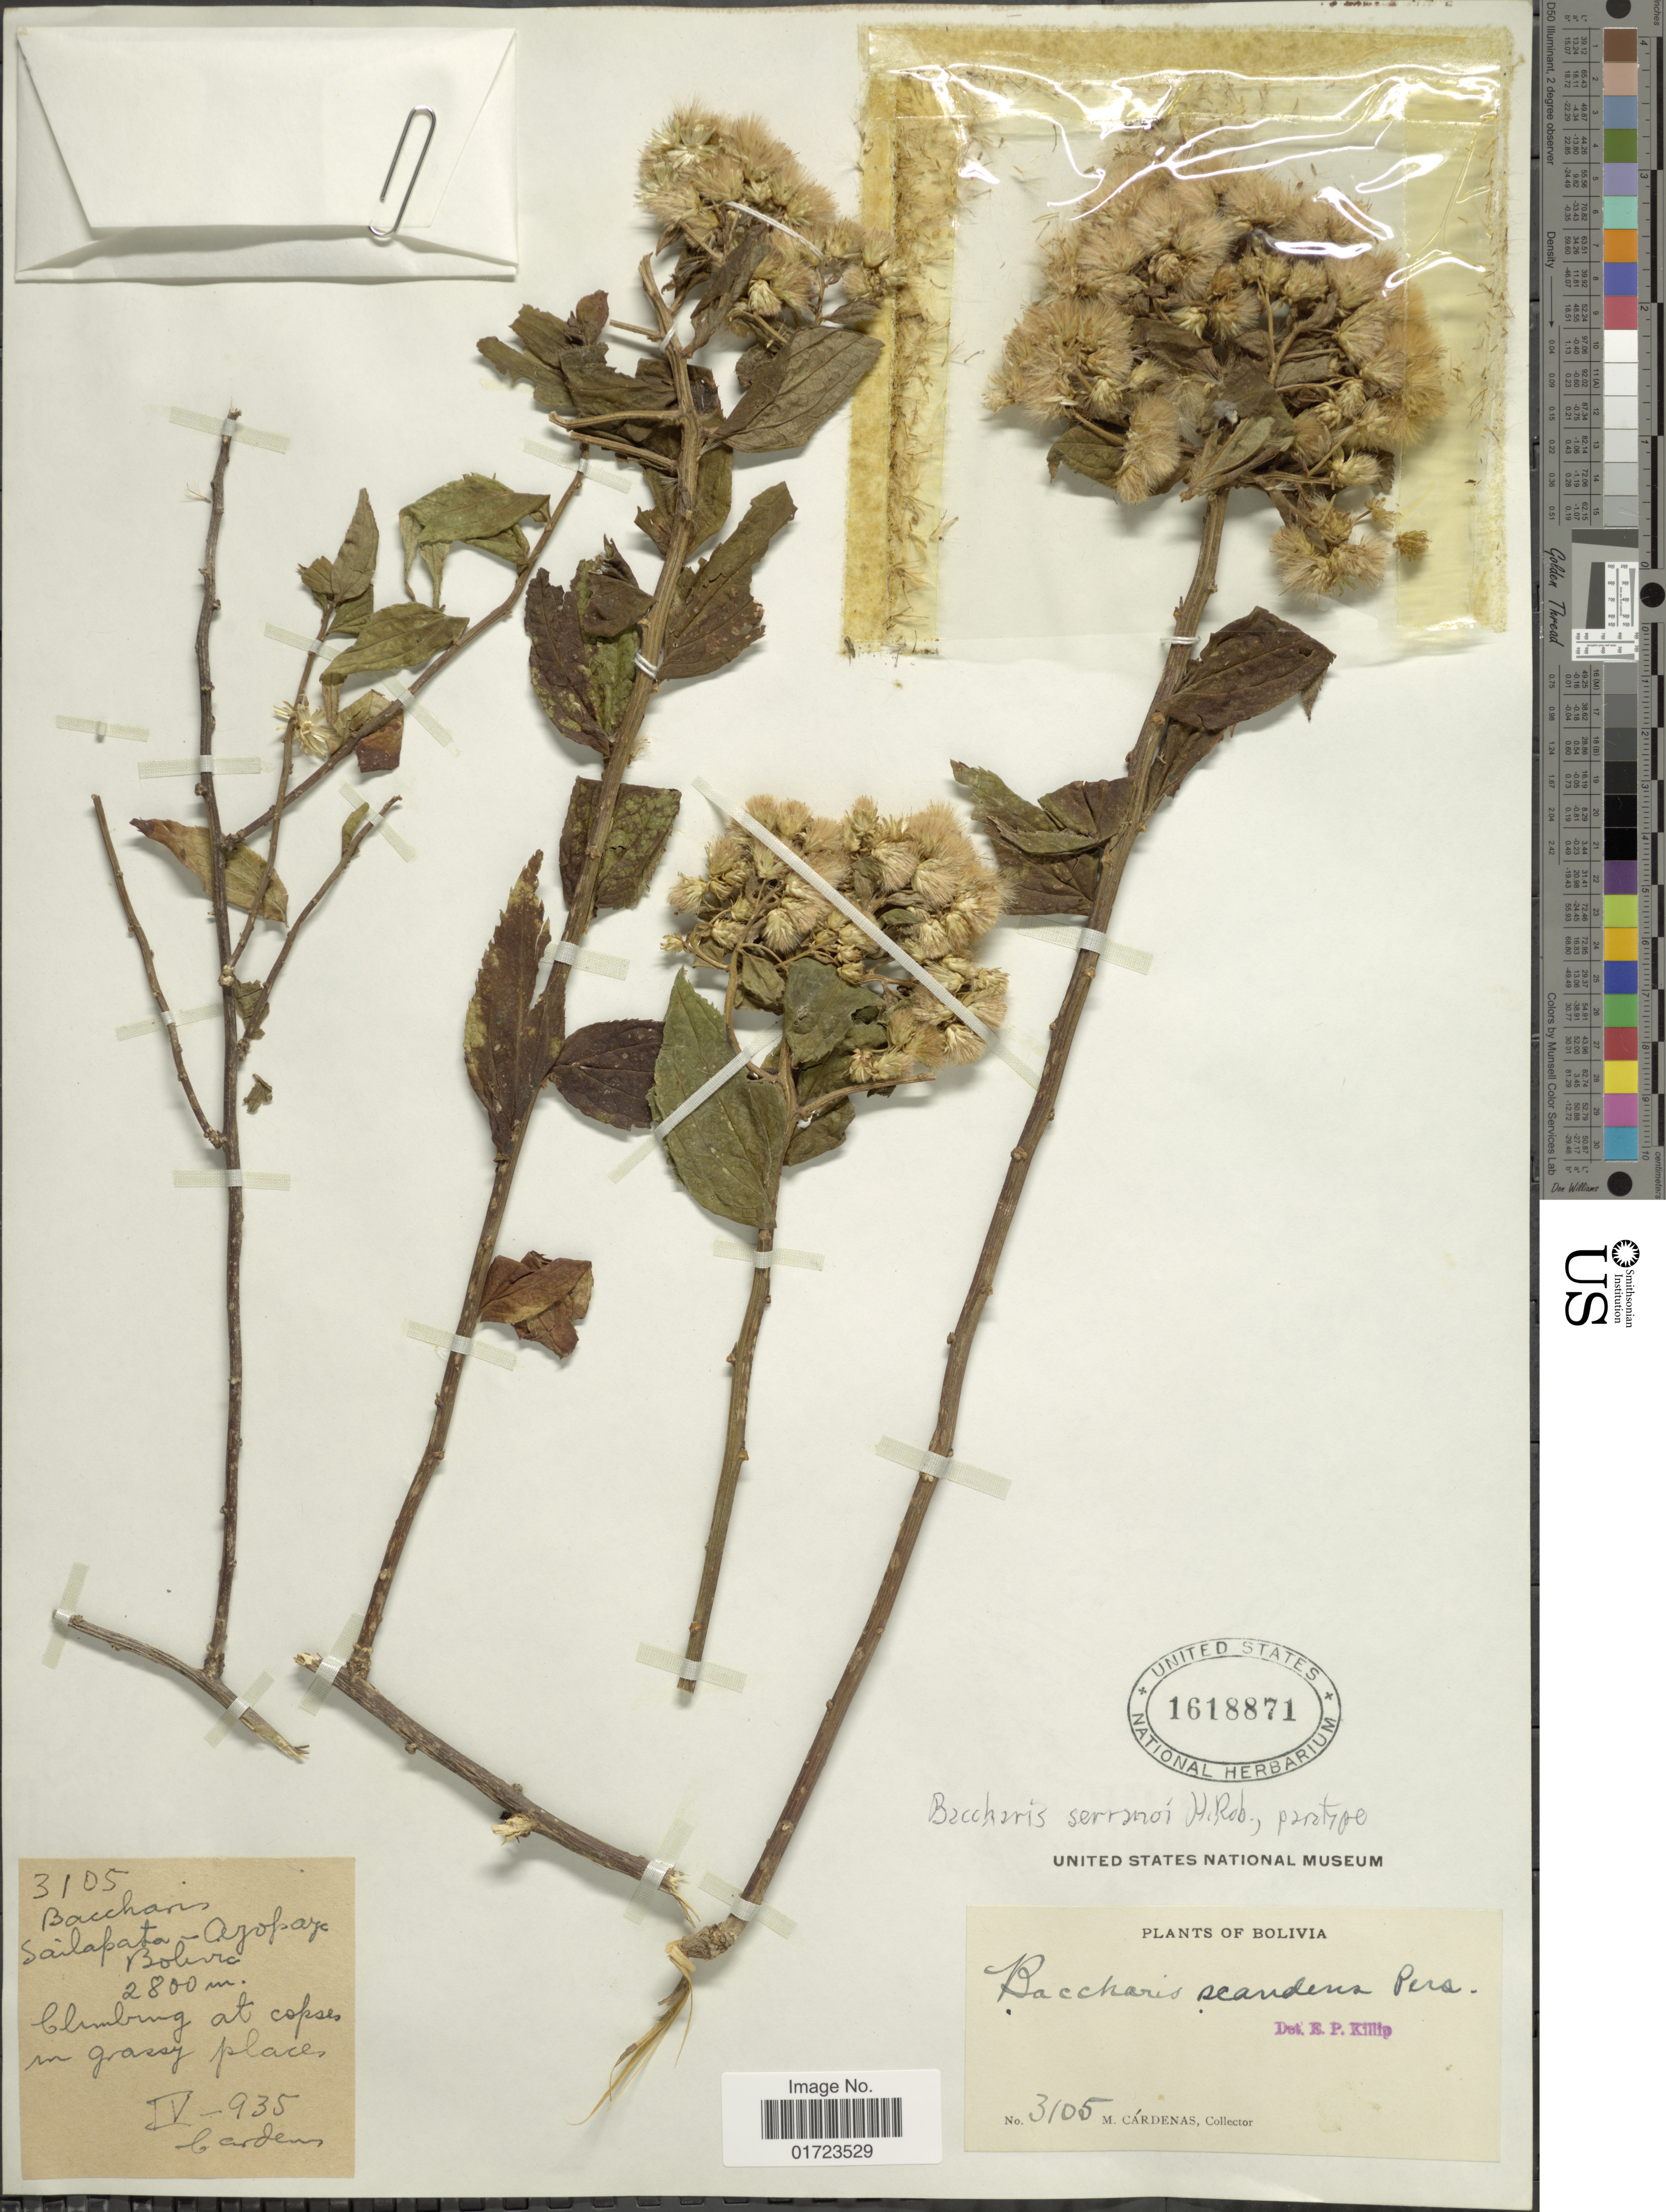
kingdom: Plantae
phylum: Tracheophyta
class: Magnoliopsida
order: Asterales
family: Asteraceae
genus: Baccharis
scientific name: Baccharis serranoi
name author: H. Rob.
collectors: M. Cárdenas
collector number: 3105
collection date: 1935-04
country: Bolivia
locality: Sailapata-Azopaya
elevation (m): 2800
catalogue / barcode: US 1618871